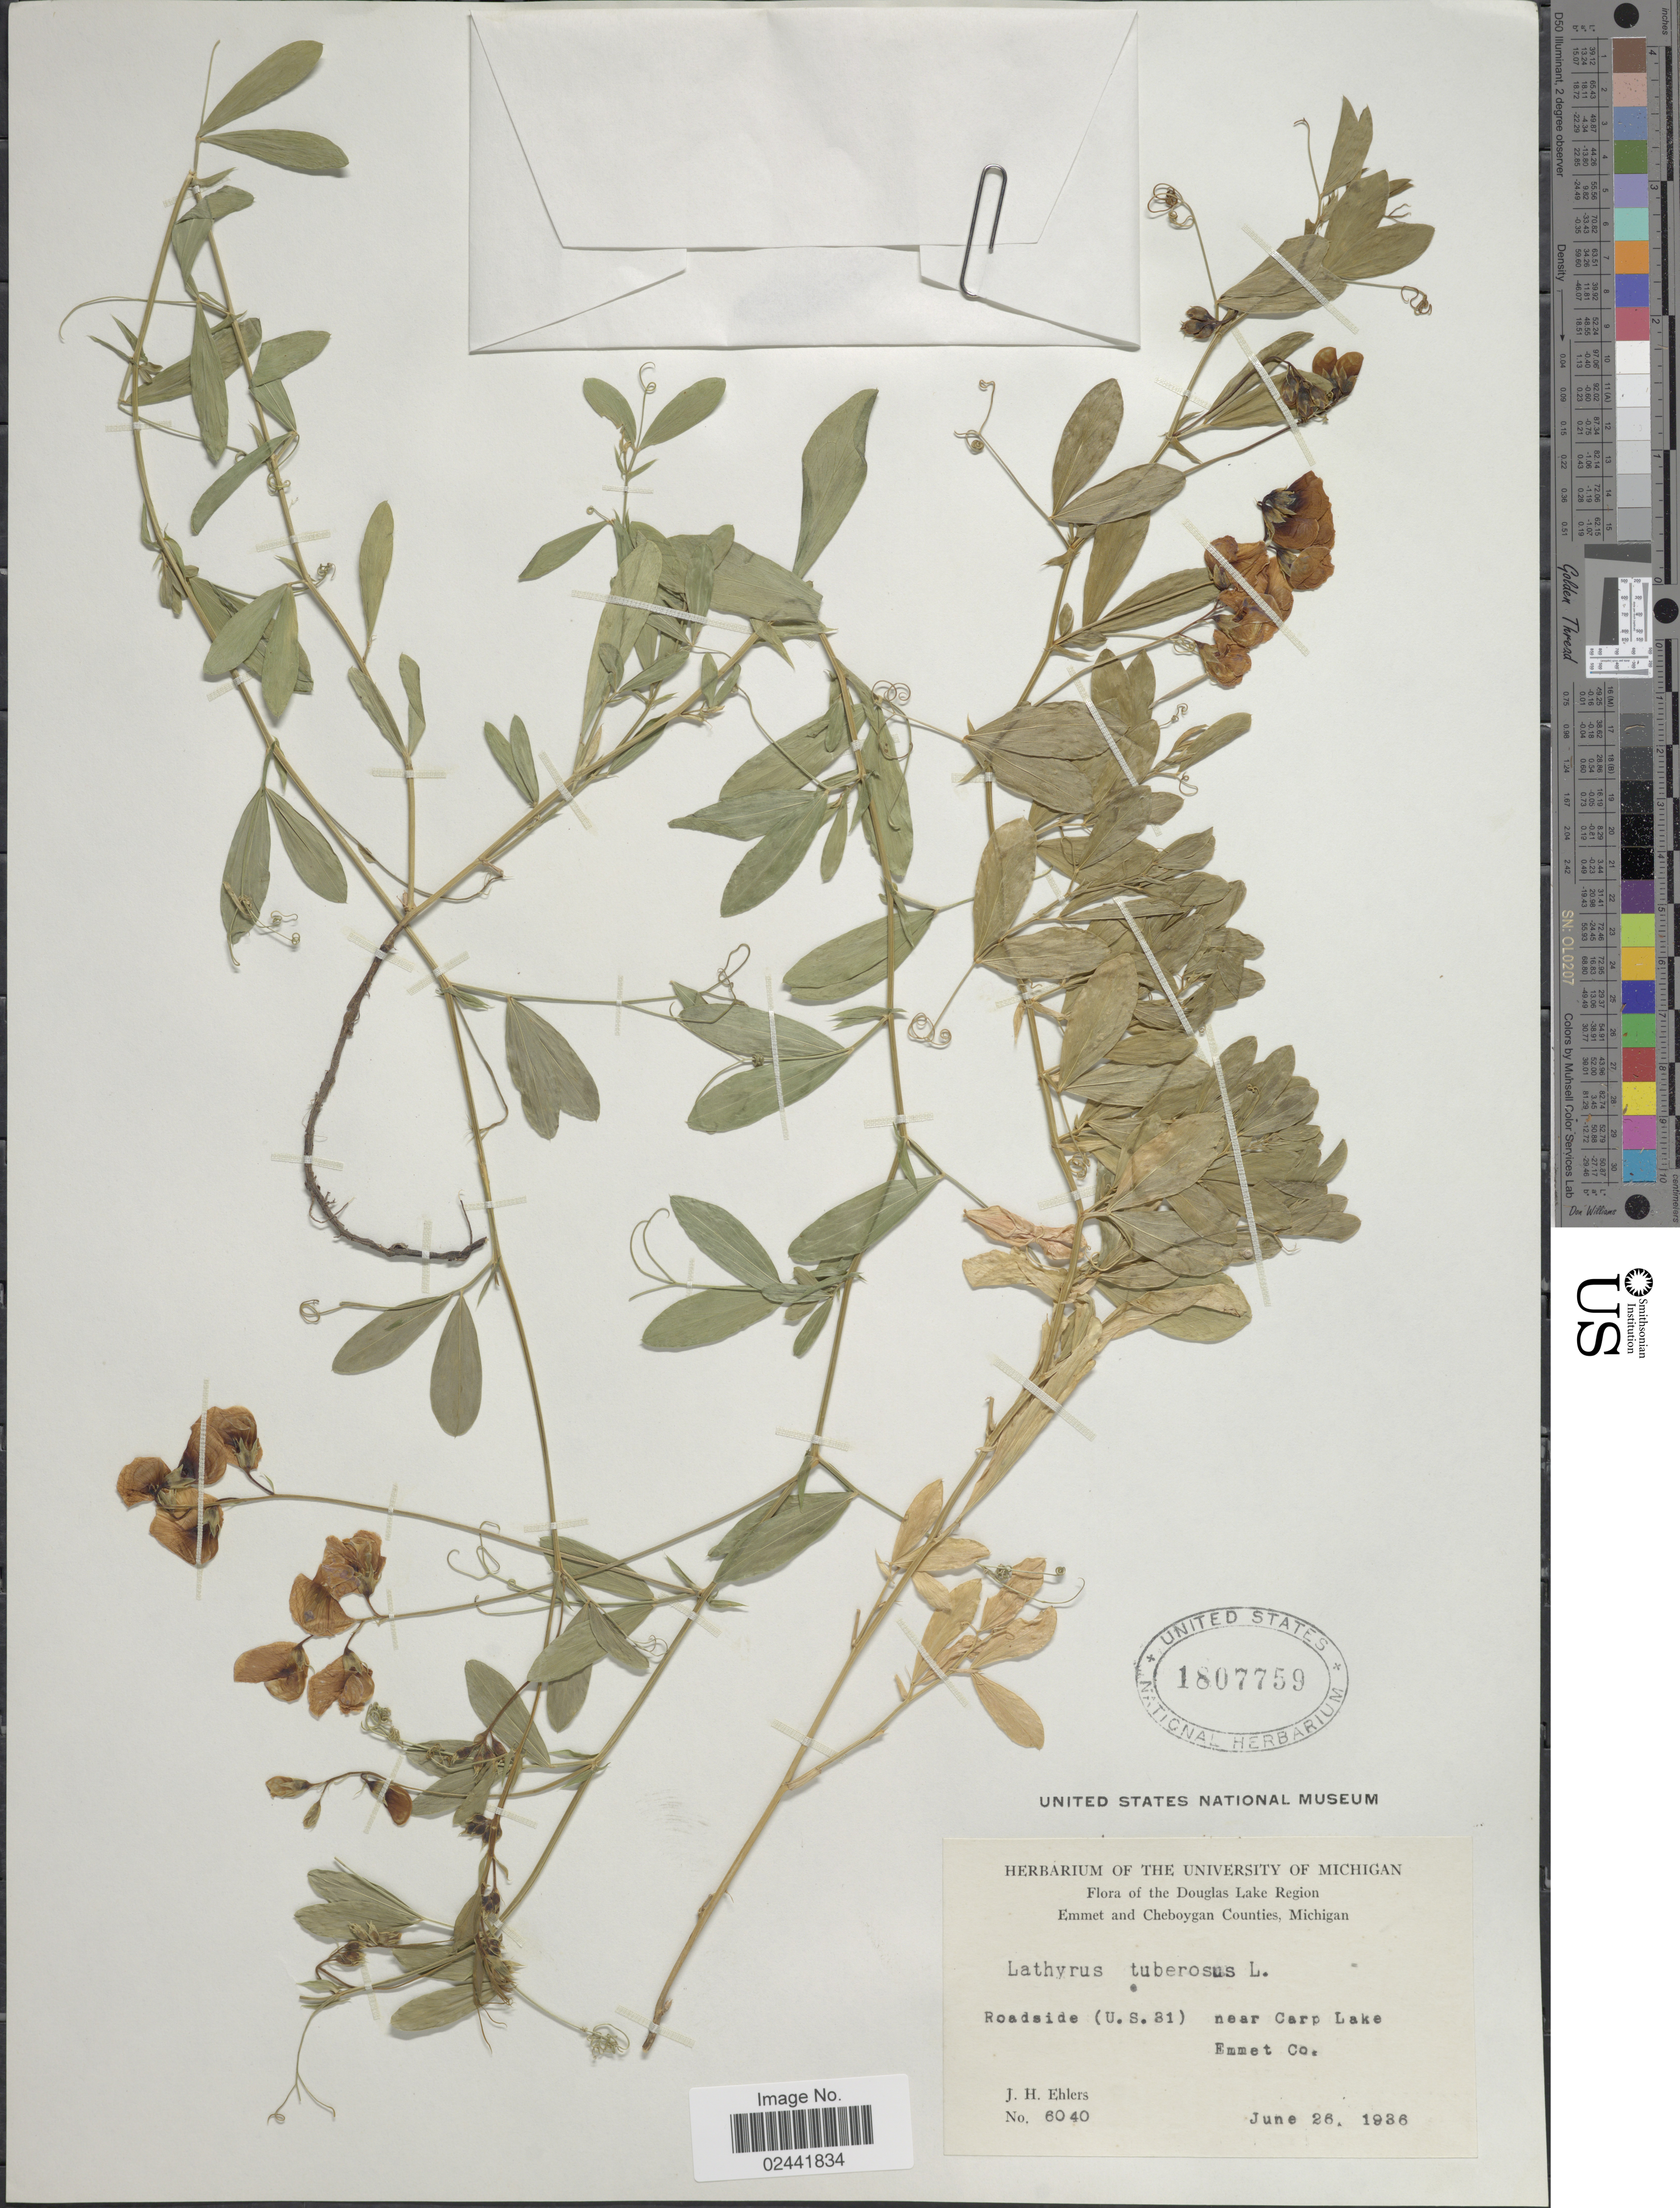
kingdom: Plantae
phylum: Tracheophyta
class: Magnoliopsida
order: Fabales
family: Fabaceae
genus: Lathyrus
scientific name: Lathyrus tuberosus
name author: L.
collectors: J. H. Ehlers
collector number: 6040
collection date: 1936-06-26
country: United States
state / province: Michigan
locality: Douglas Lake Region. Roadside (U.S.31) near Carp Lake Emmet Co.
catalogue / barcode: US 1807759